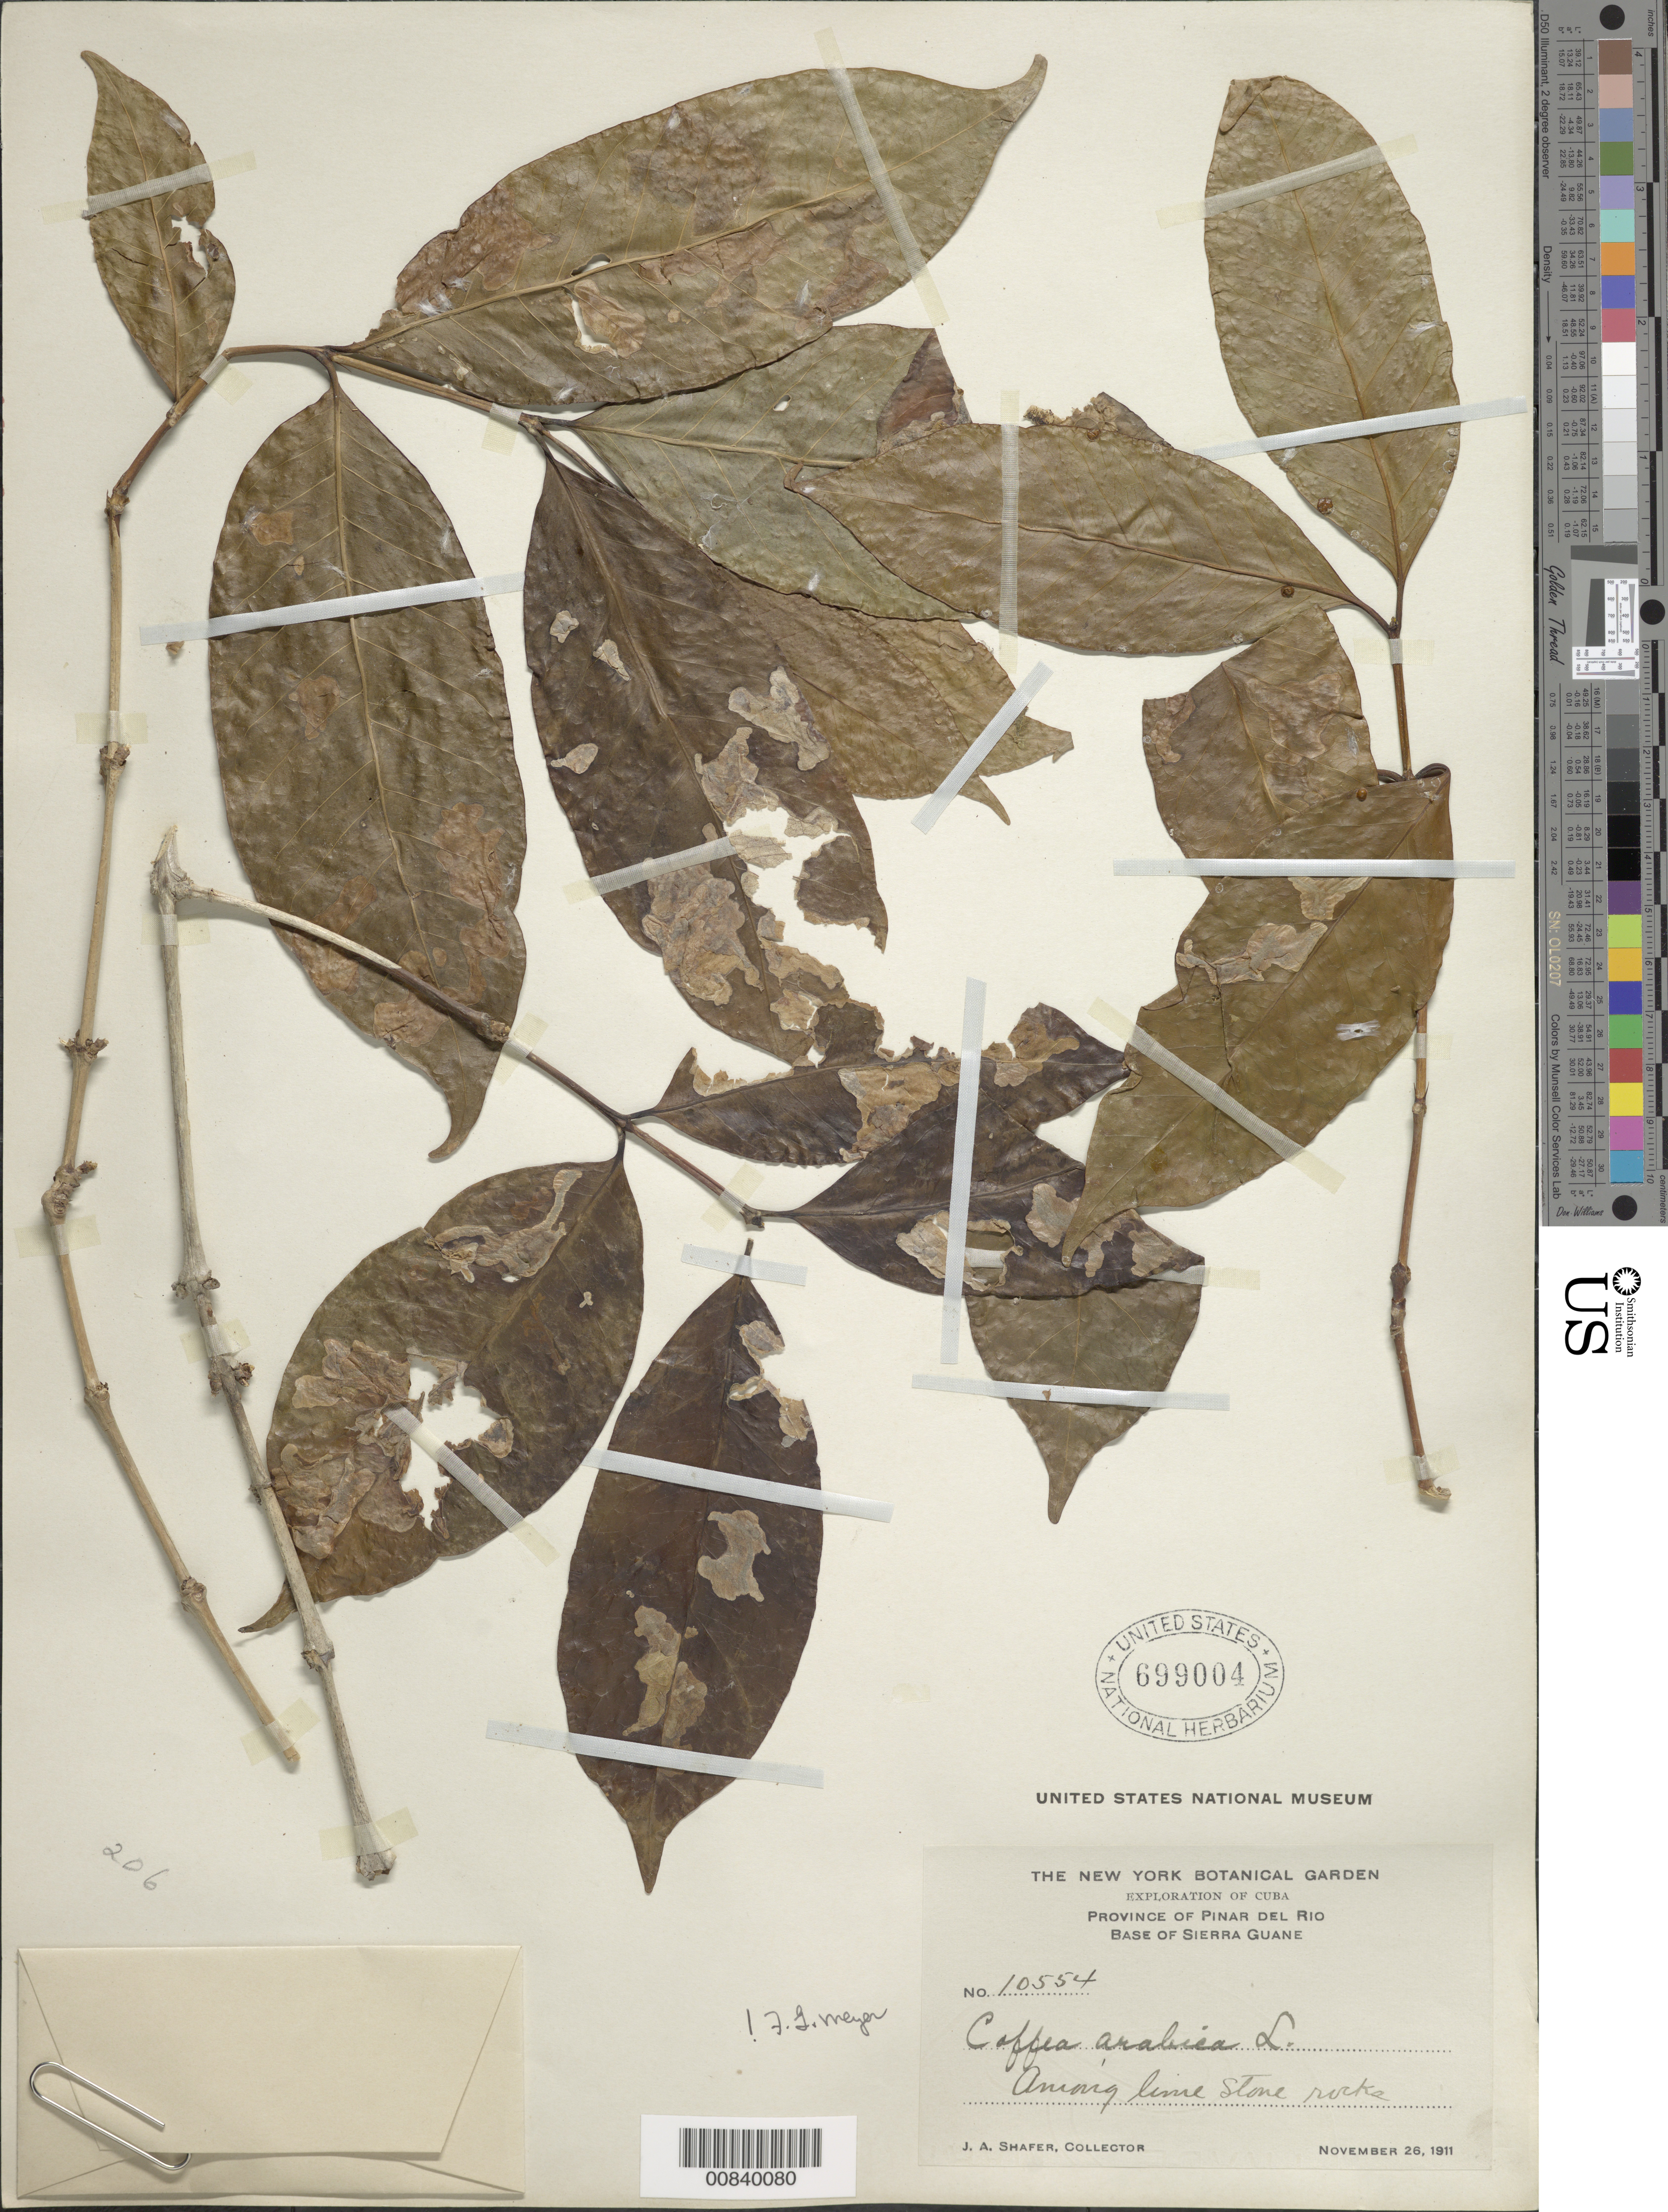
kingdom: Plantae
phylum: Tracheophyta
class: Magnoliopsida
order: Gentianales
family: Rubiaceae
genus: Coffea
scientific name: Coffea arabica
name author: L.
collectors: J. A. Shafer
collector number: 10554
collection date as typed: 26 Nov 1911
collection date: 1911-11-26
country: Cuba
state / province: Pinar del Río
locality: Base of Sierra Guane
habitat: Among limestone rocks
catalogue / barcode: US 699004